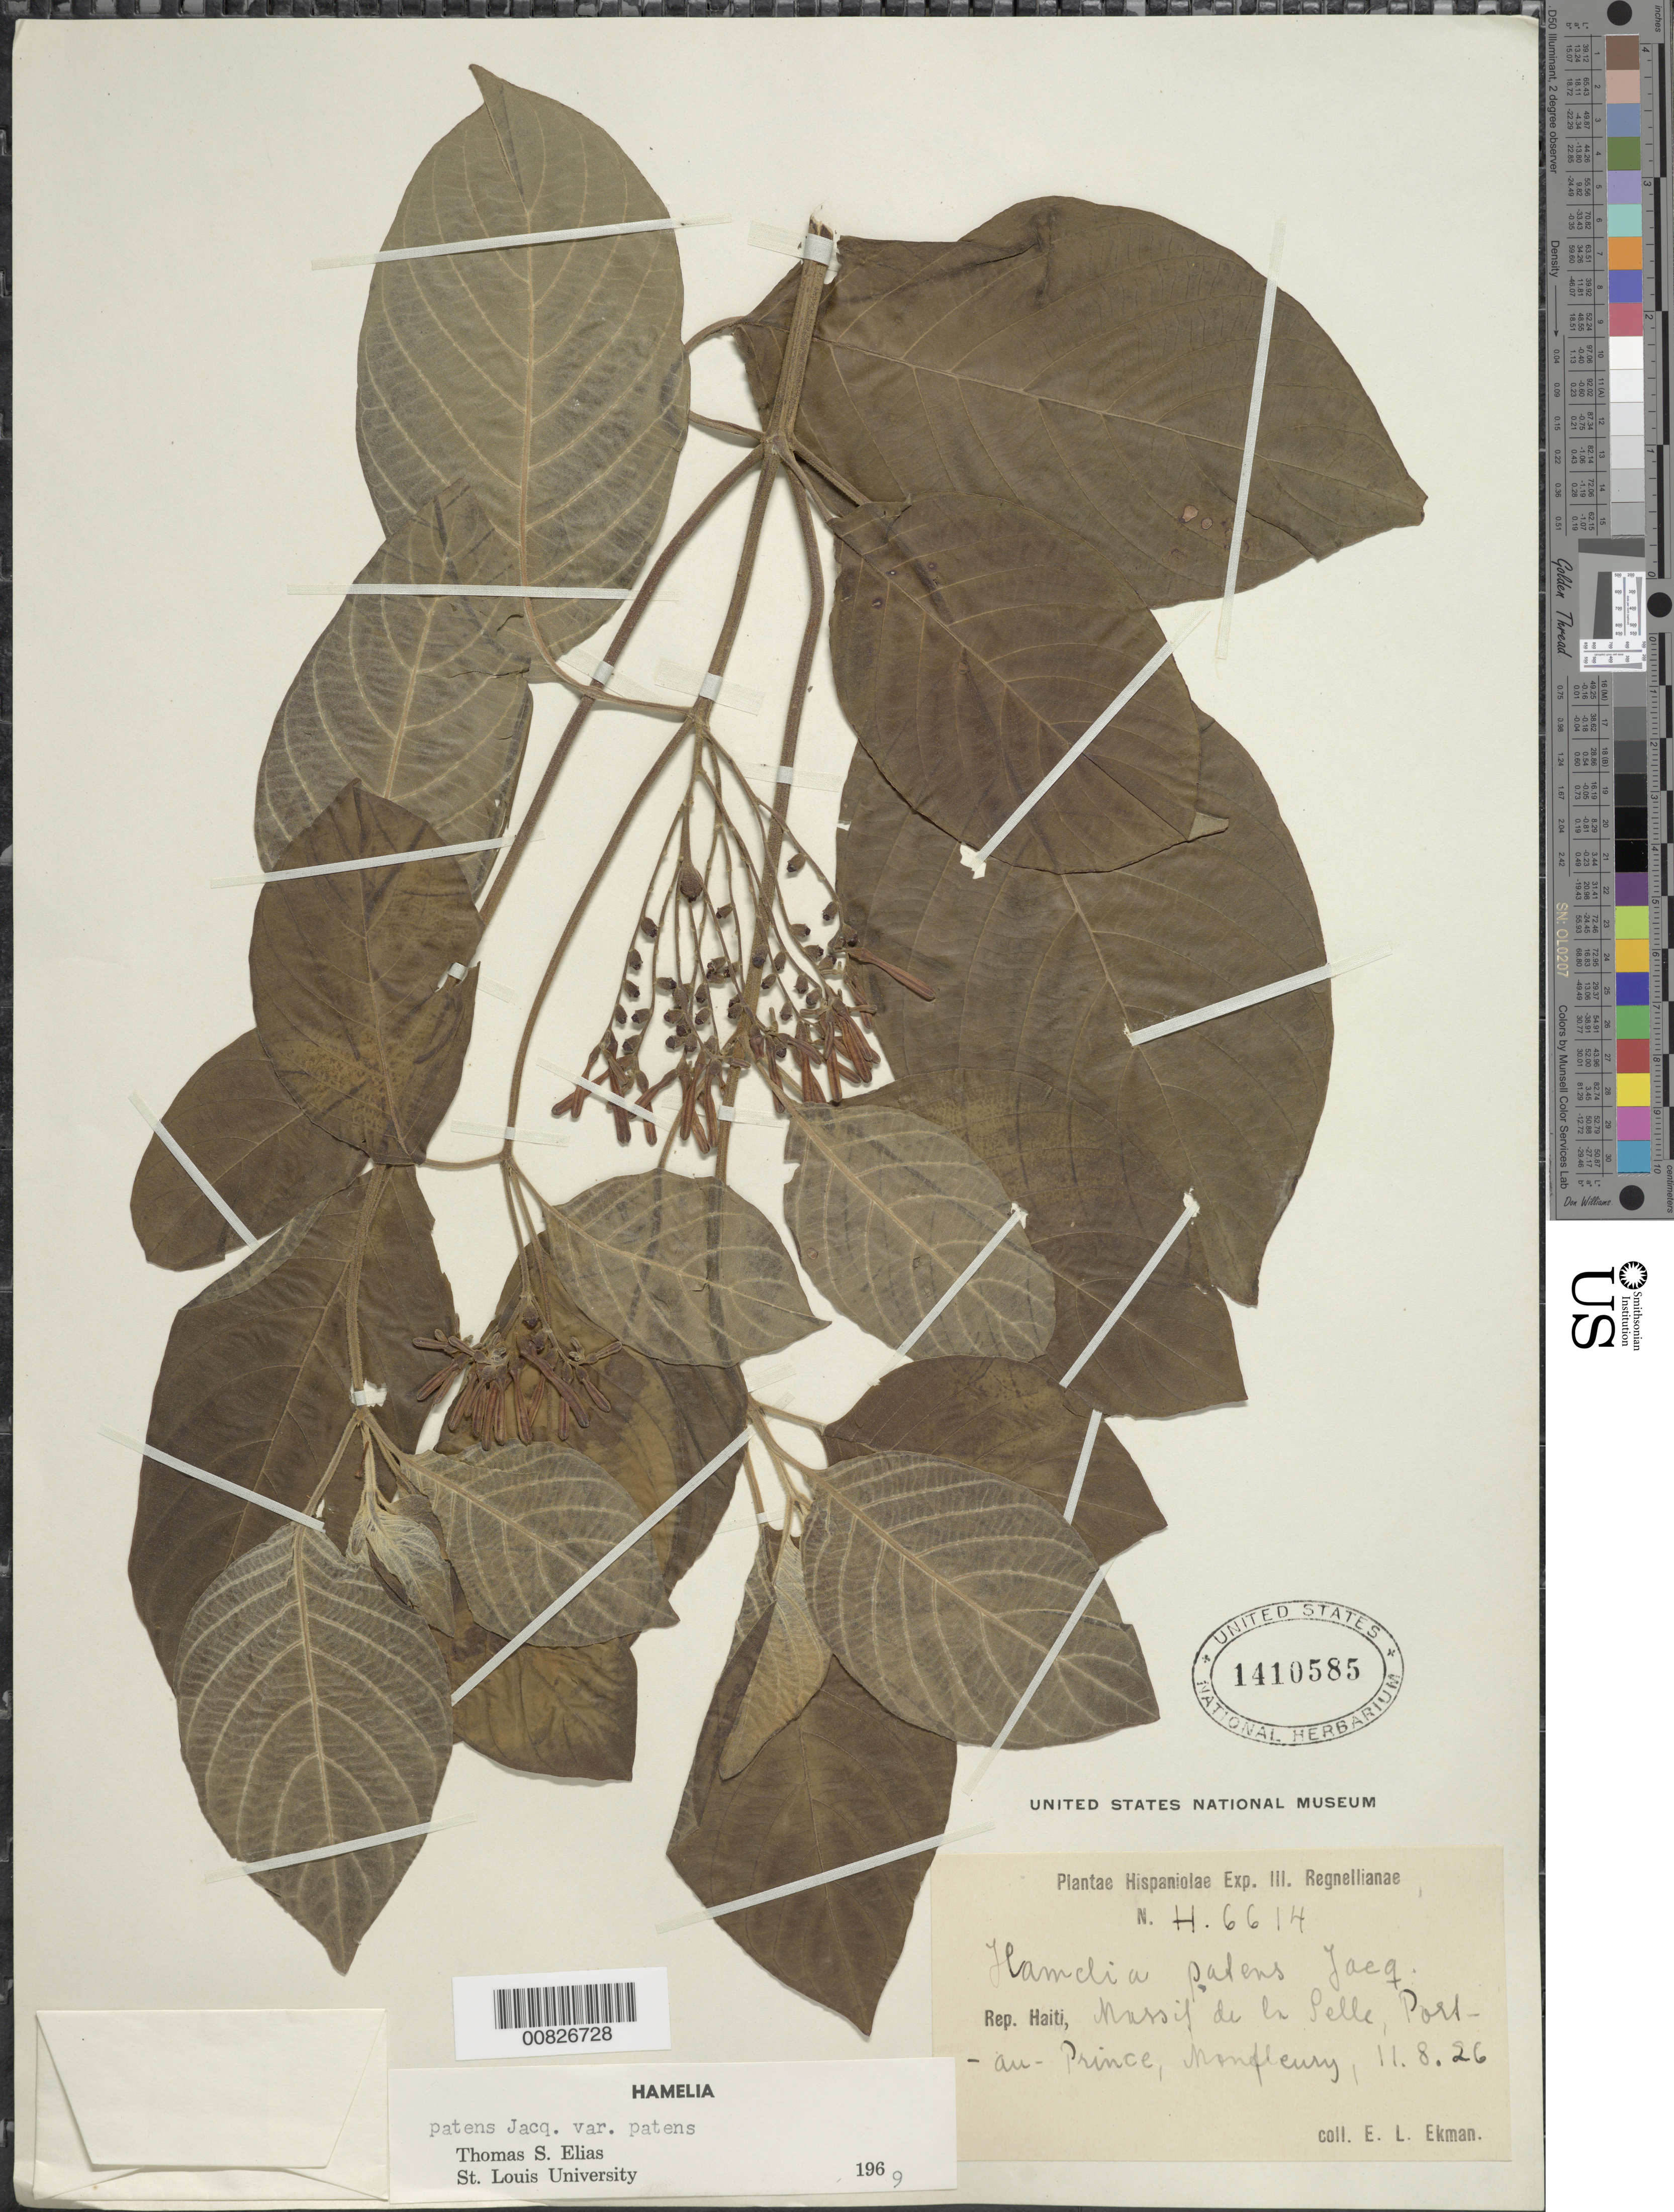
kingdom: Plantae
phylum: Tracheophyta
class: Magnoliopsida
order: Gentianales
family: Rubiaceae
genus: Hamelia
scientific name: Hamelia patens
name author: Jacq.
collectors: E. L. Ekman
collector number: H 6614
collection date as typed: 11 Aug 1926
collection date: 1926-08-11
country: Haiti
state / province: Ouest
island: Hispaniola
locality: Massif de la Selle, Port au Prince, Monfleury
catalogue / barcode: US 1410585